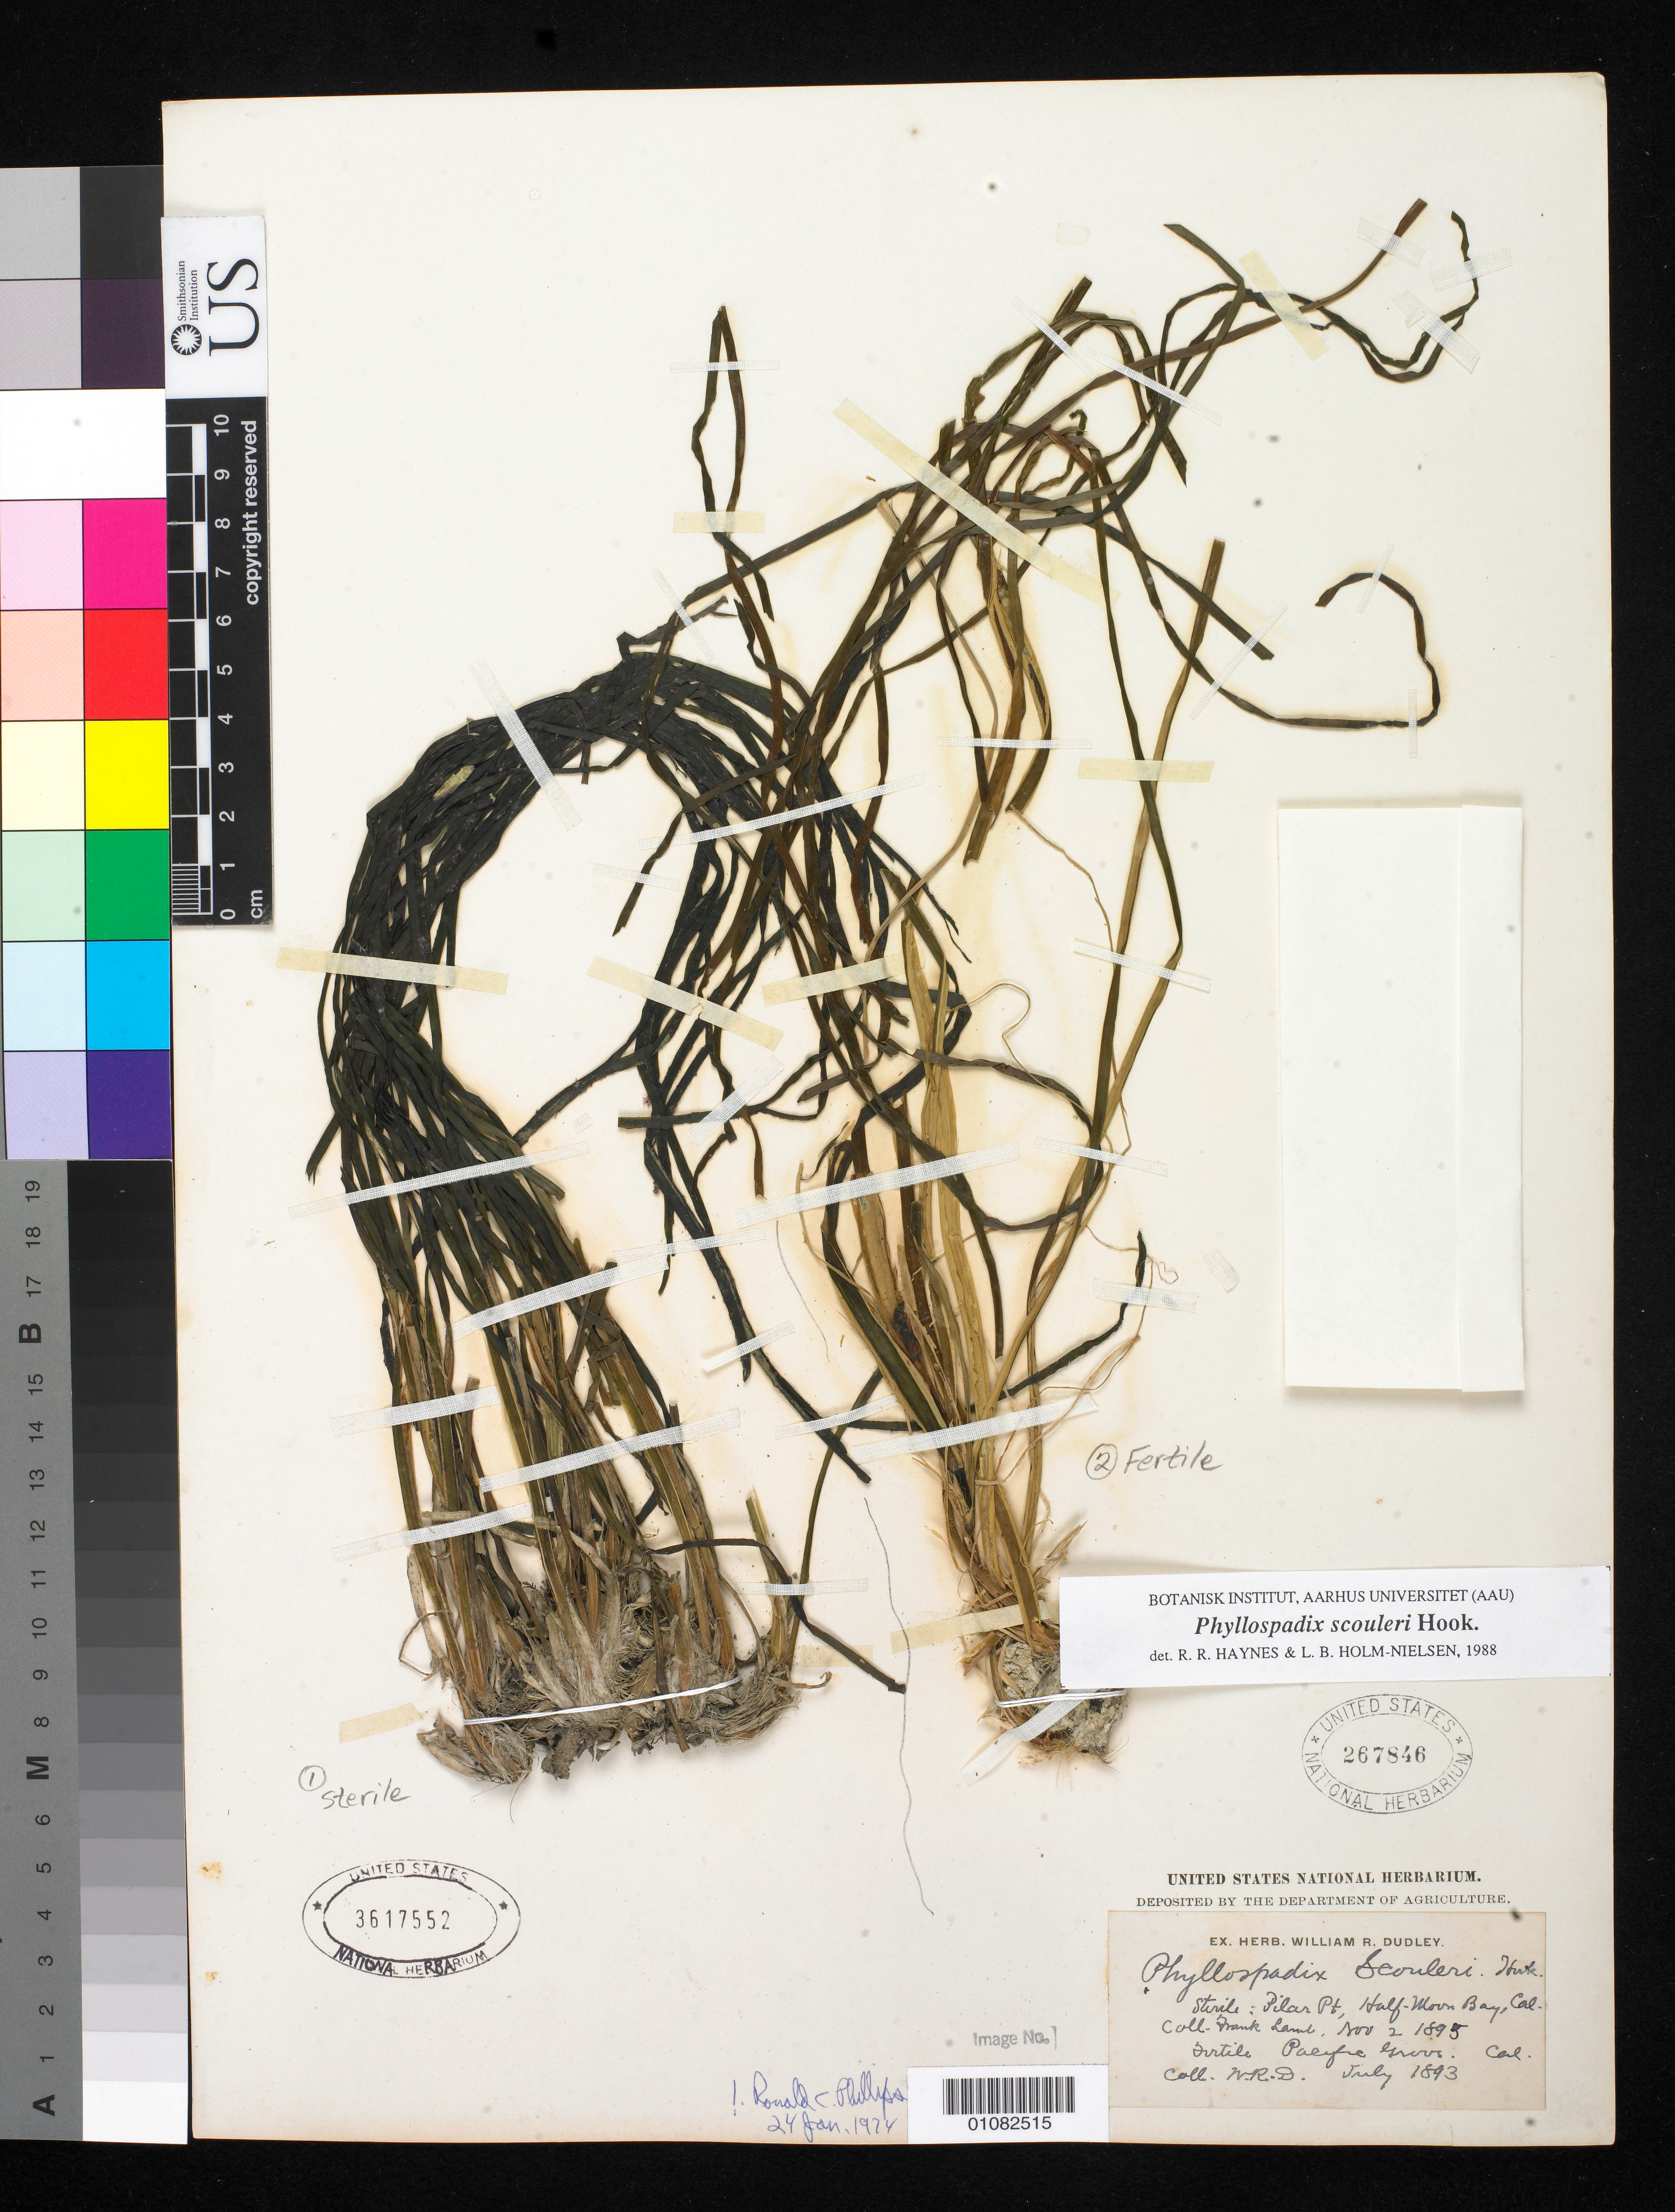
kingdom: Plantae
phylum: Tracheophyta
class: Liliopsida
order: Alismatales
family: Zosteraceae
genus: Phyllospadix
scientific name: Phyllospadix scouleri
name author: Hook.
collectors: F. H. Lamb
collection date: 1895-11-02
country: United States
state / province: California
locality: Pilar Point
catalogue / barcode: US 3617552